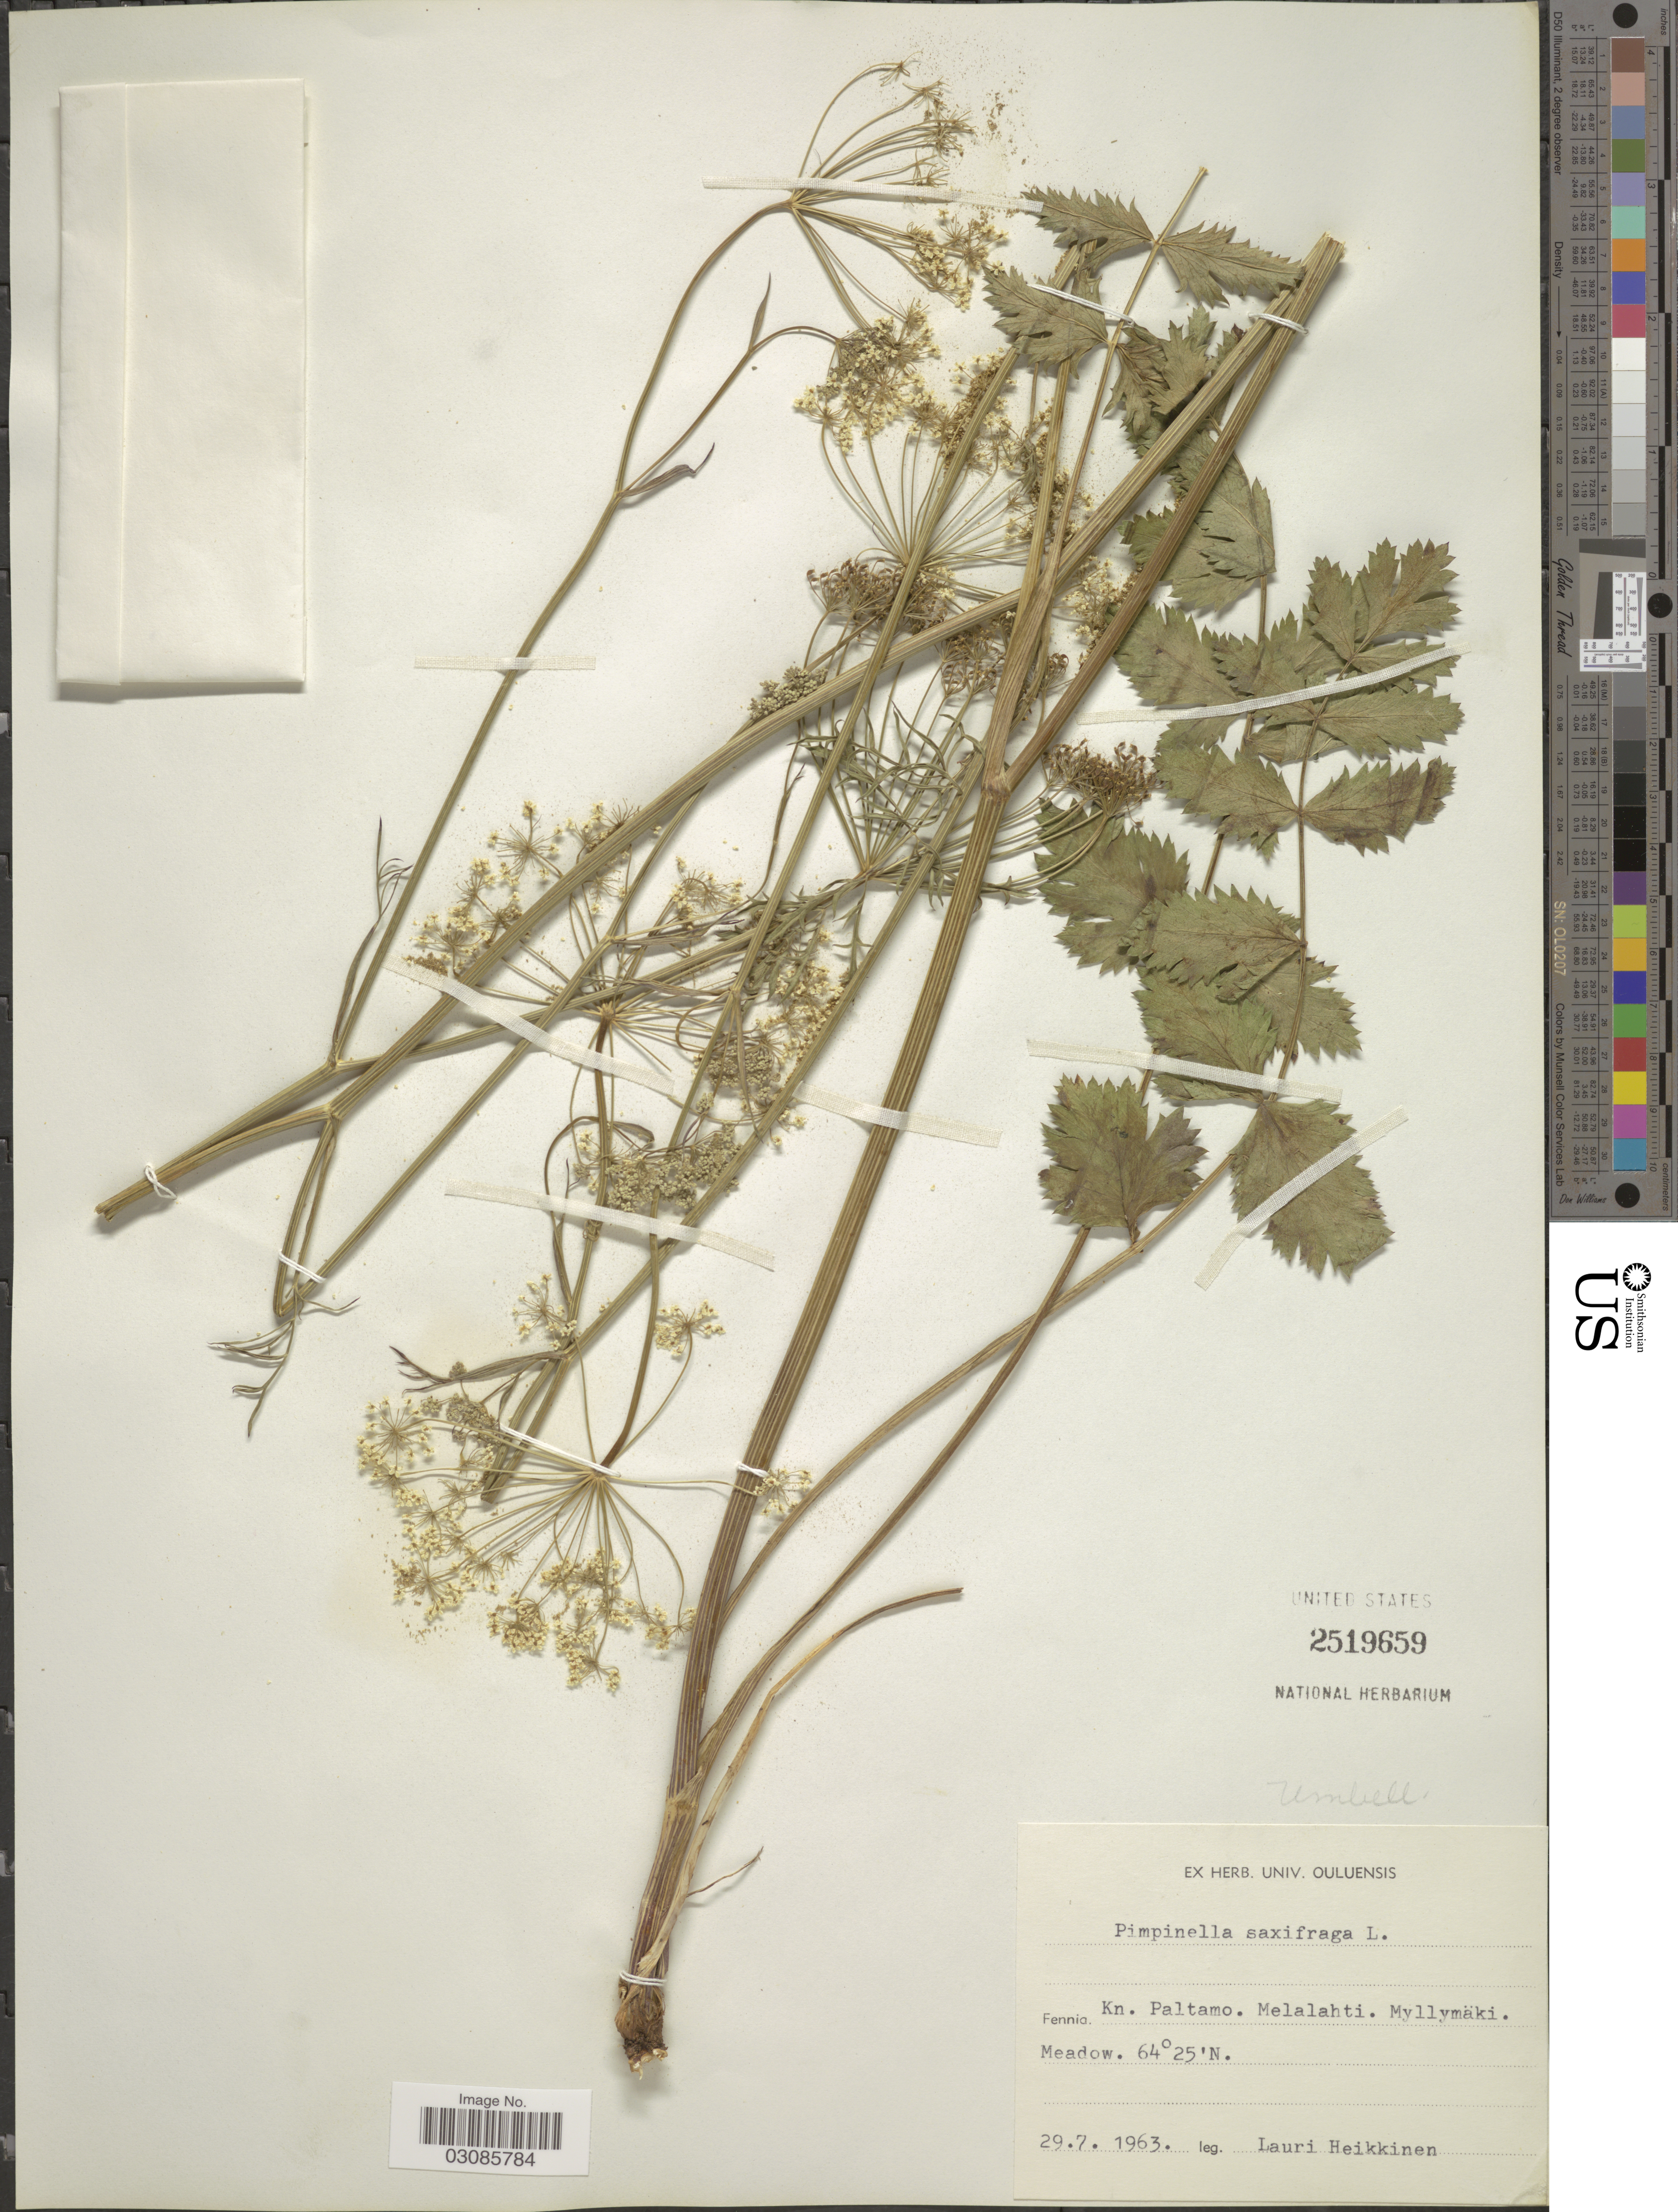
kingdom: Plantae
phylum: Tracheophyta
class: Magnoliopsida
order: Apiales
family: Apiaceae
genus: Pimpinella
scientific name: Pimpinella saxifraga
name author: L.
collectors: L. Heikkinen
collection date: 1963-07-29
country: Finland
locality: Fennia. Kn. Paltamo. Melalahti. Myllymäki. Meadow.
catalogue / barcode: US 2519659